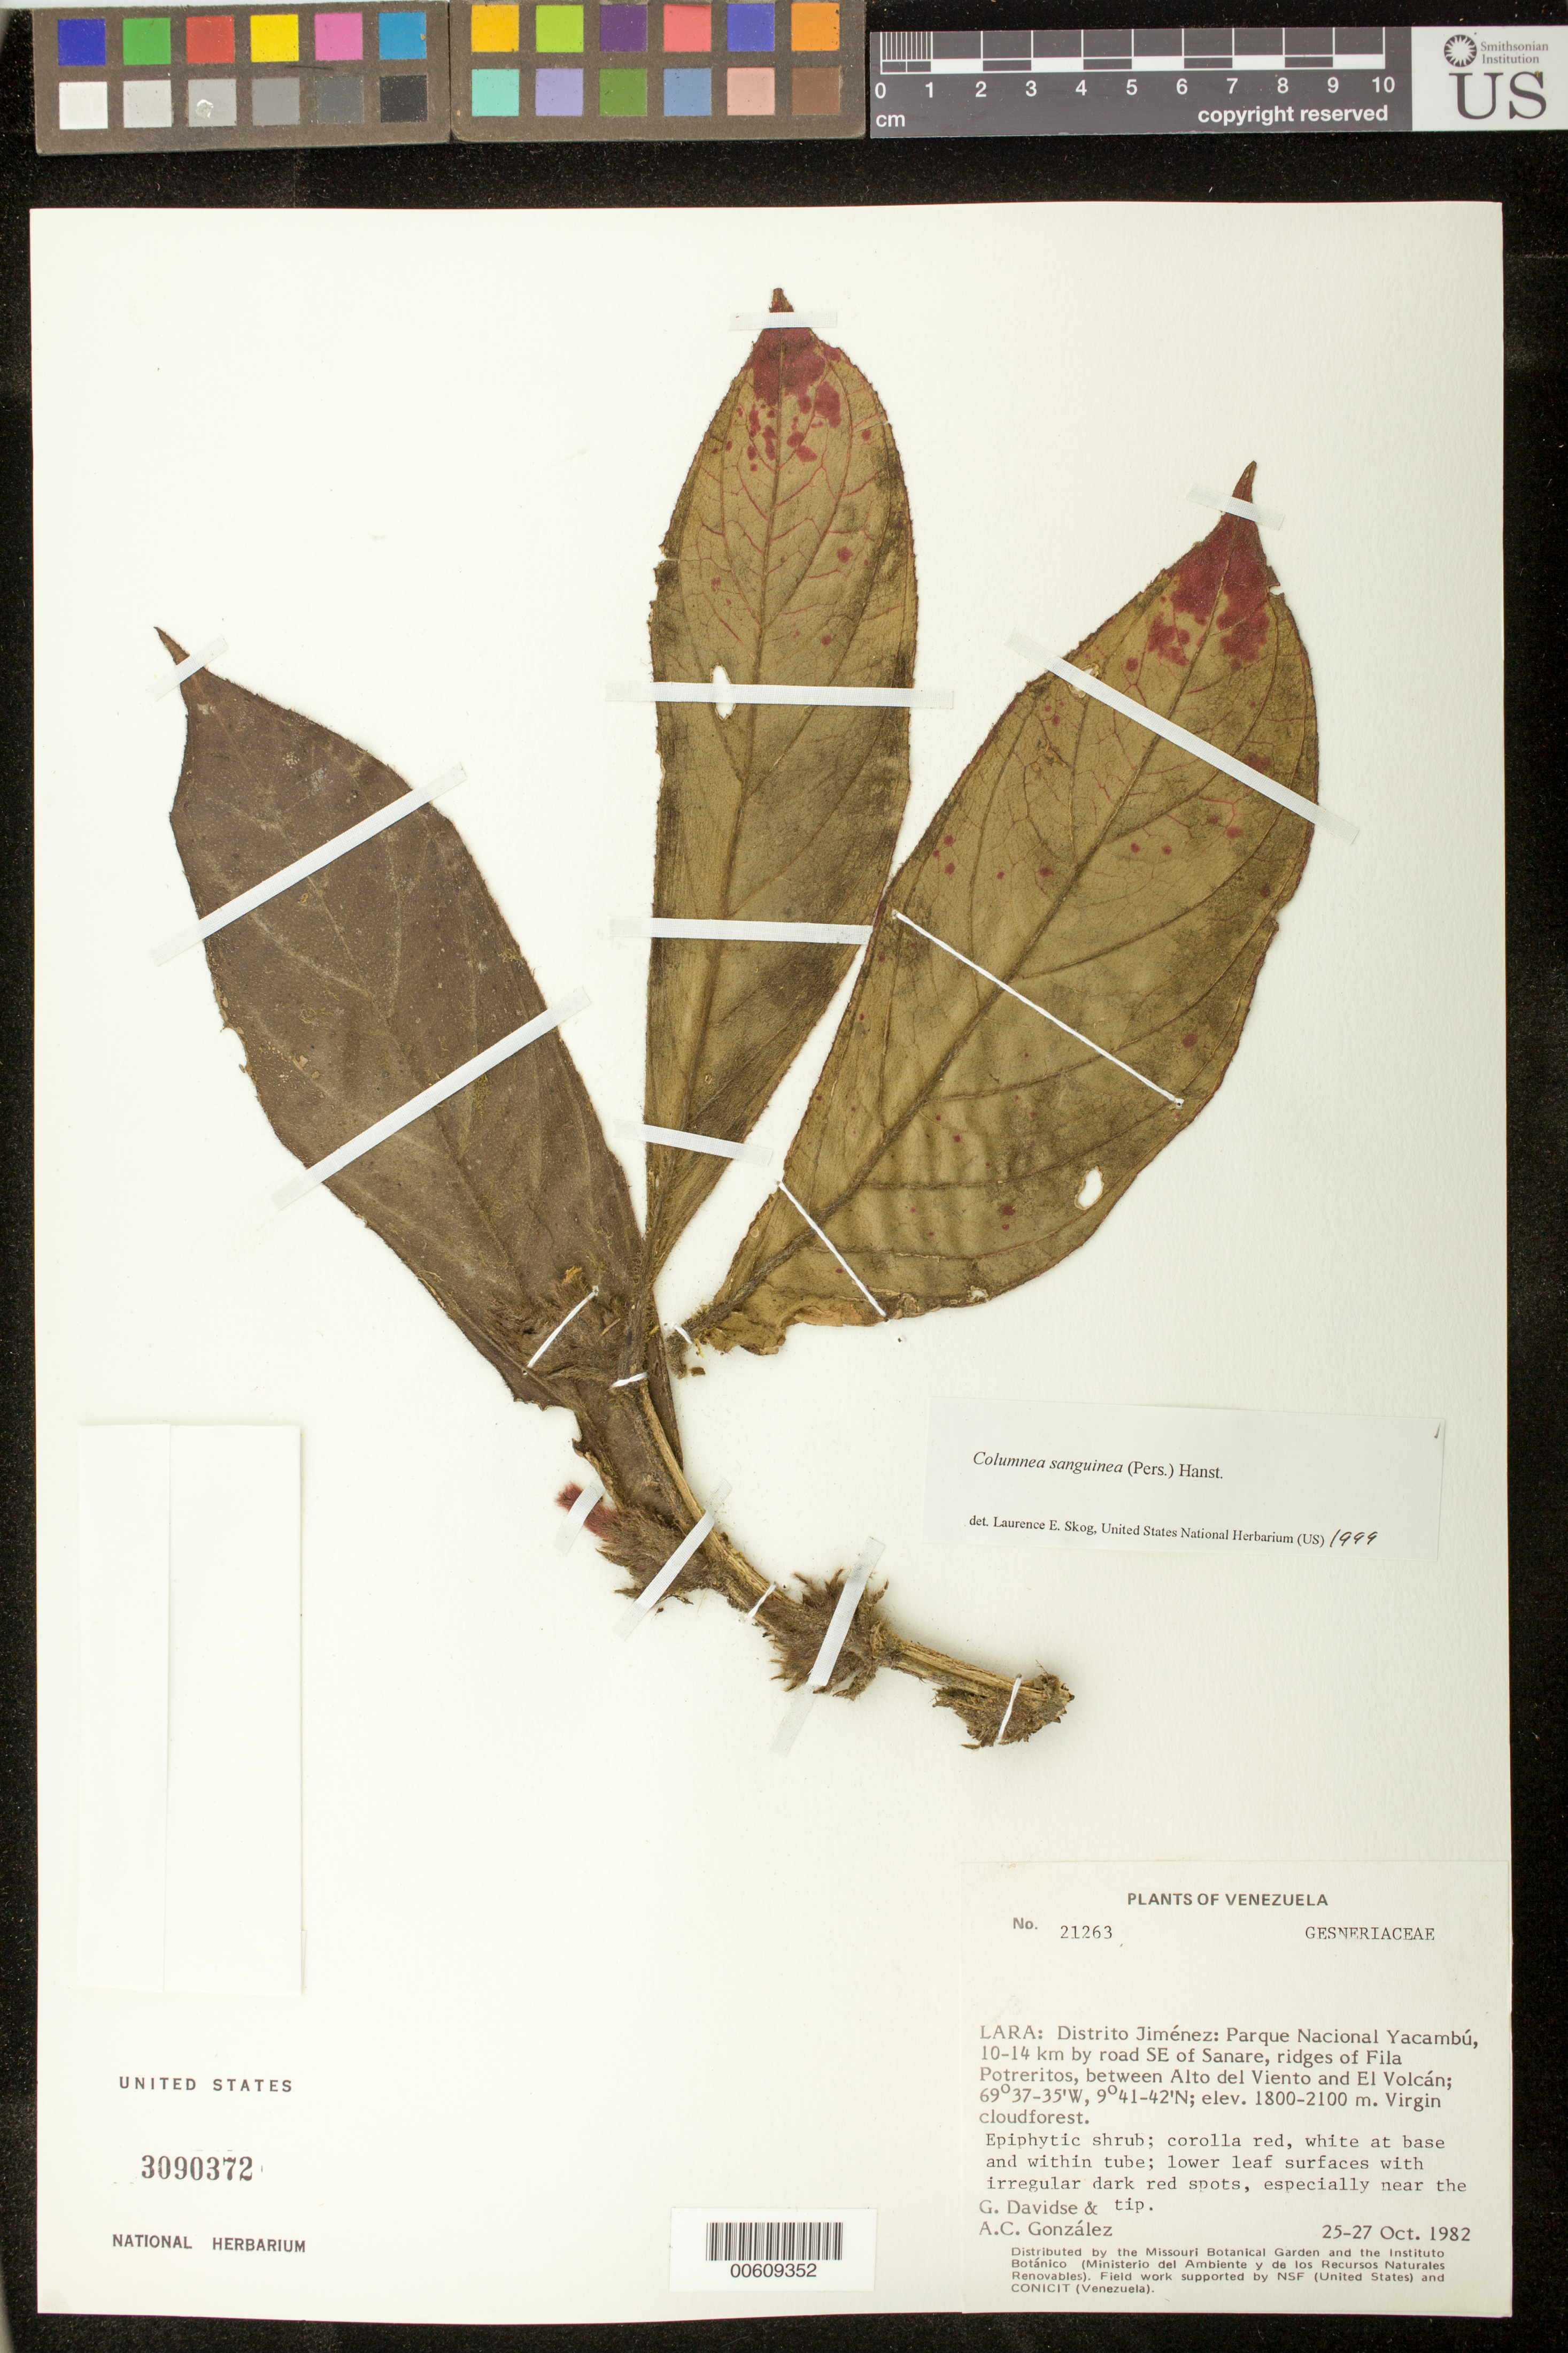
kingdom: Plantae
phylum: Tracheophyta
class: Magnoliopsida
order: Lamiales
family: Gesneriaceae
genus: Columnea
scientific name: Columnea sanguinea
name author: (Pers.) Hanst.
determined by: Skog, Laurence E.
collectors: G. Davidse & A. C. González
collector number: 21263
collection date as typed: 25-27 Oct 1982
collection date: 1982-10-25/1982-10-27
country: Venezuela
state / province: Lara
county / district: Jiménez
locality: Distrito Jiménez: Parque Nacional Yacambú, 10-14 km by road SE of Sanare, ridges of Fila Potreritos, between Alto del Viento and El Volcán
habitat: Virgin cloudforest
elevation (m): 1800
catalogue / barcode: US 3090372